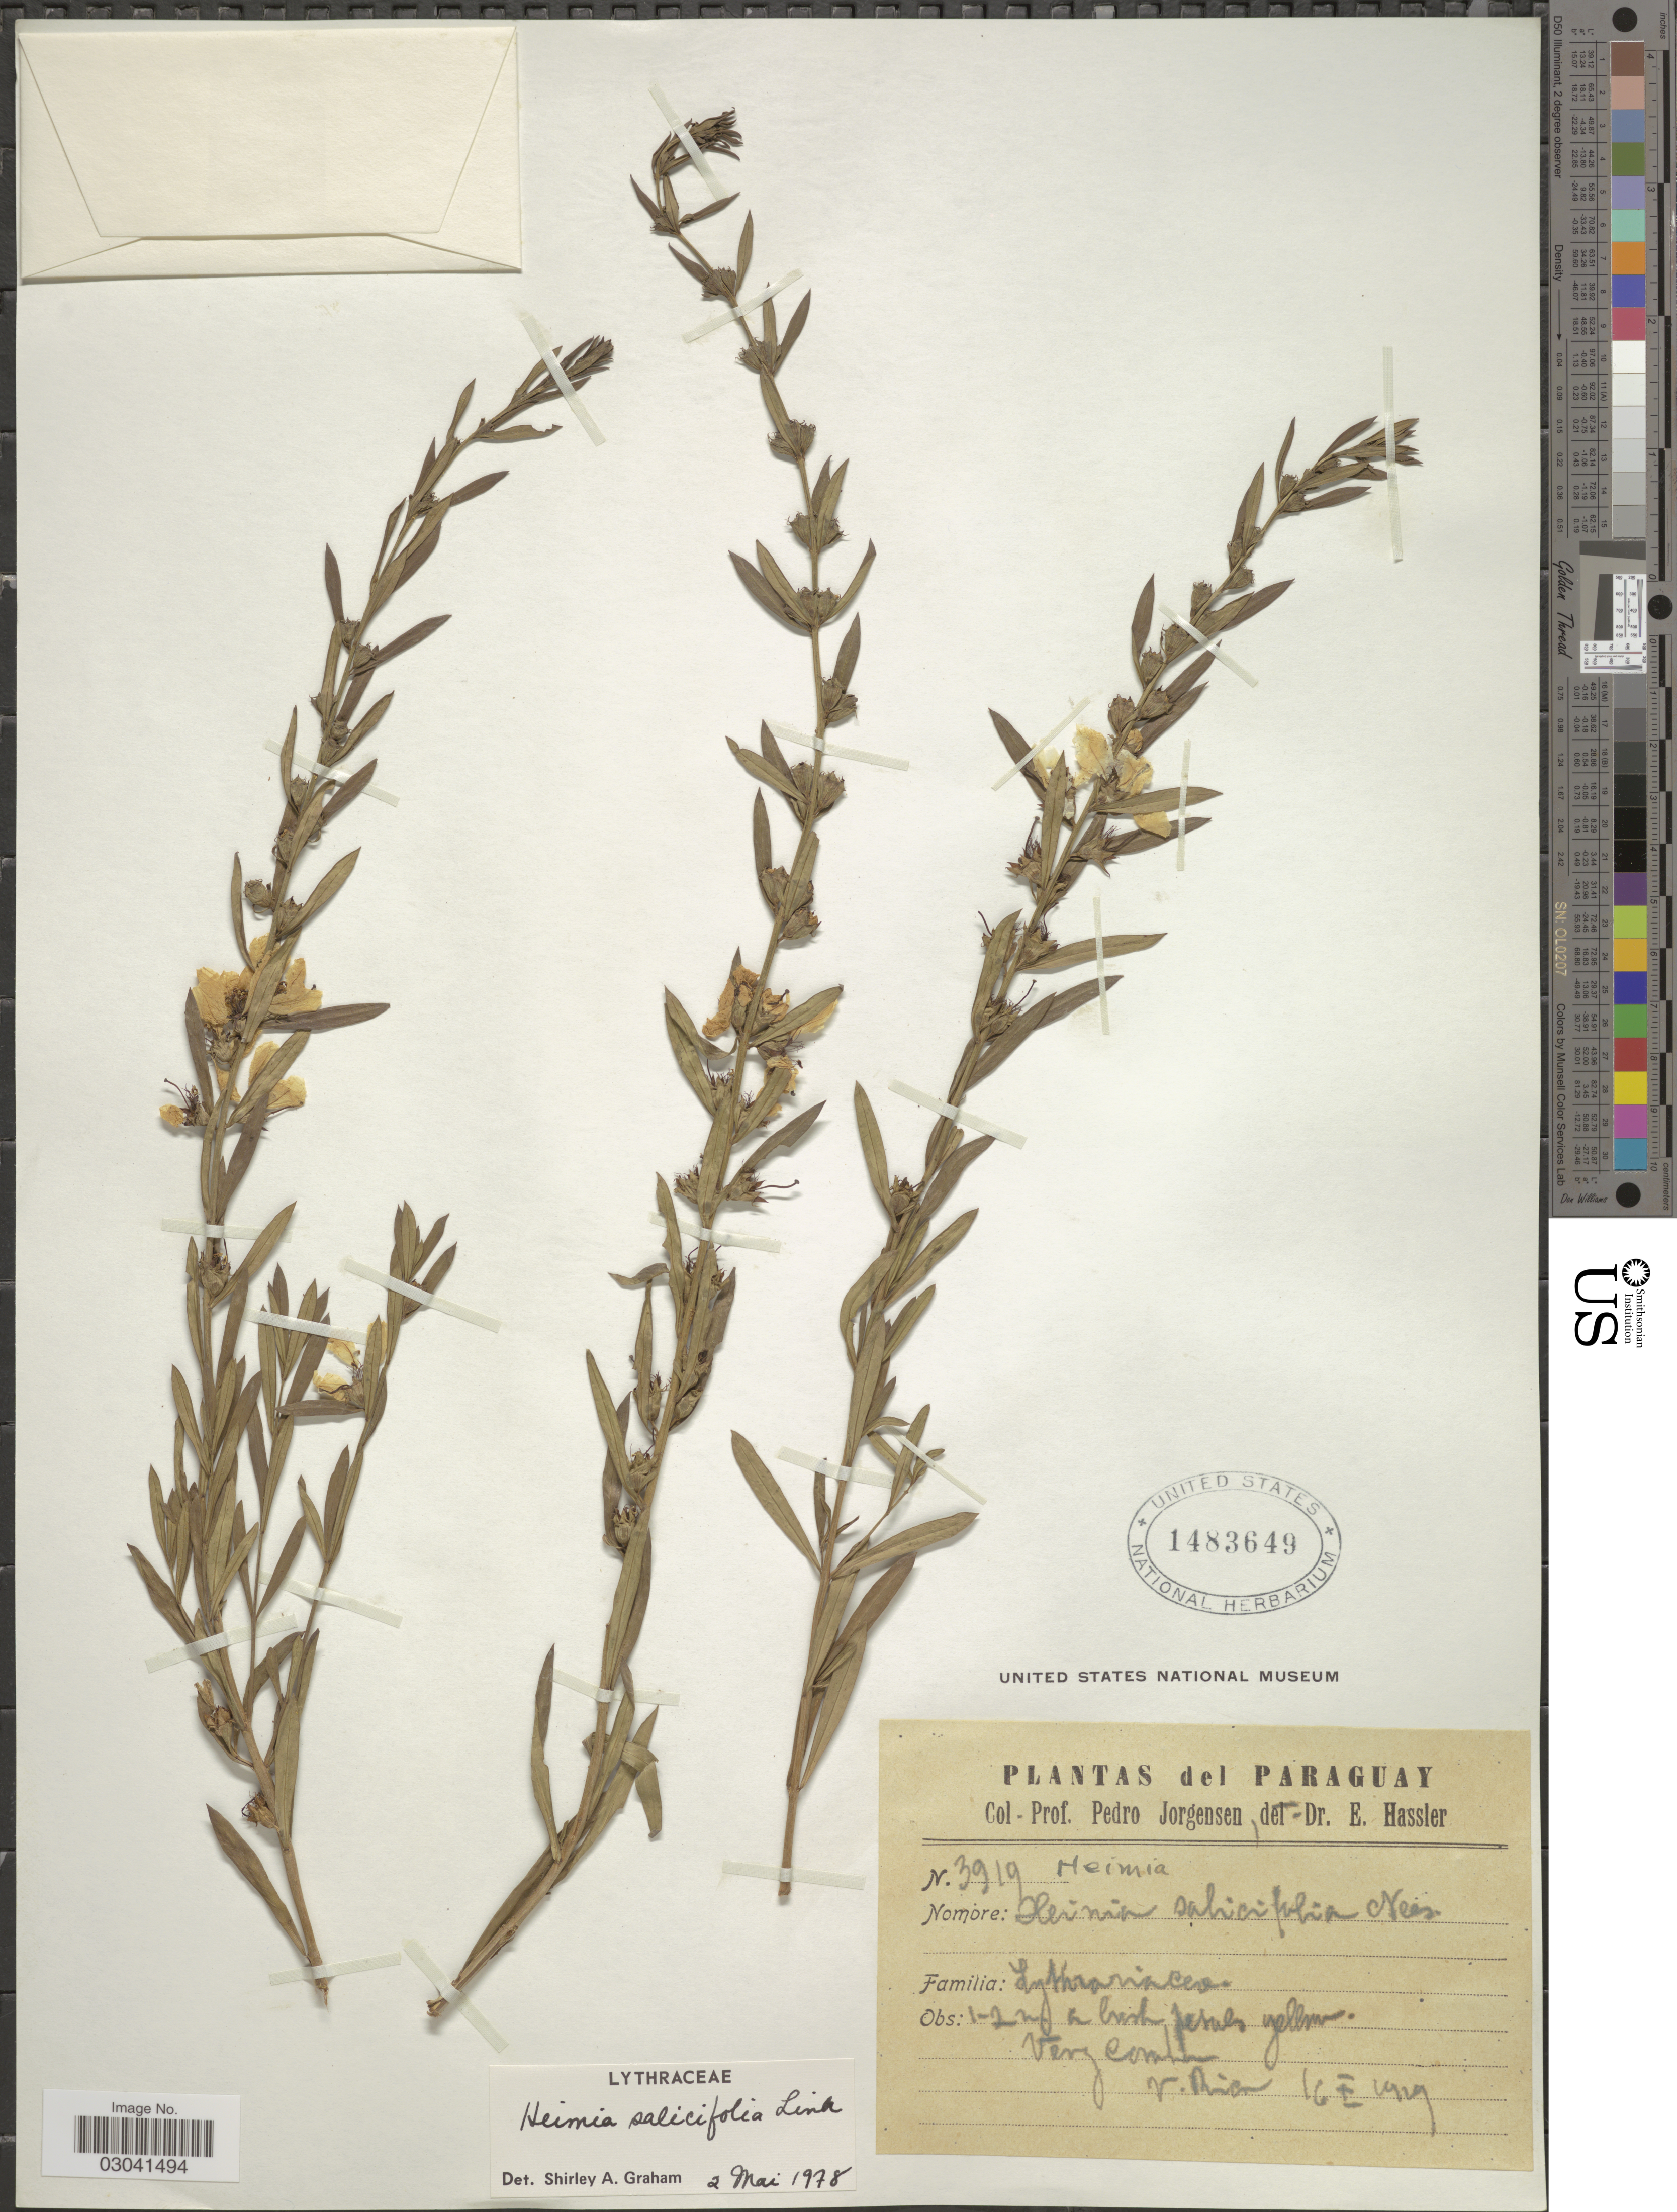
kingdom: Plantae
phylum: Tracheophyta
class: Magnoliopsida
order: Myrtales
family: Lythraceae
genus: Heimia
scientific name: Heimia salicifolia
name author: Link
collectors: P. Jörgensen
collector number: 3919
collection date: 1929-10-16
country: Paraguay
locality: V. Rica.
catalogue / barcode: US 1483649